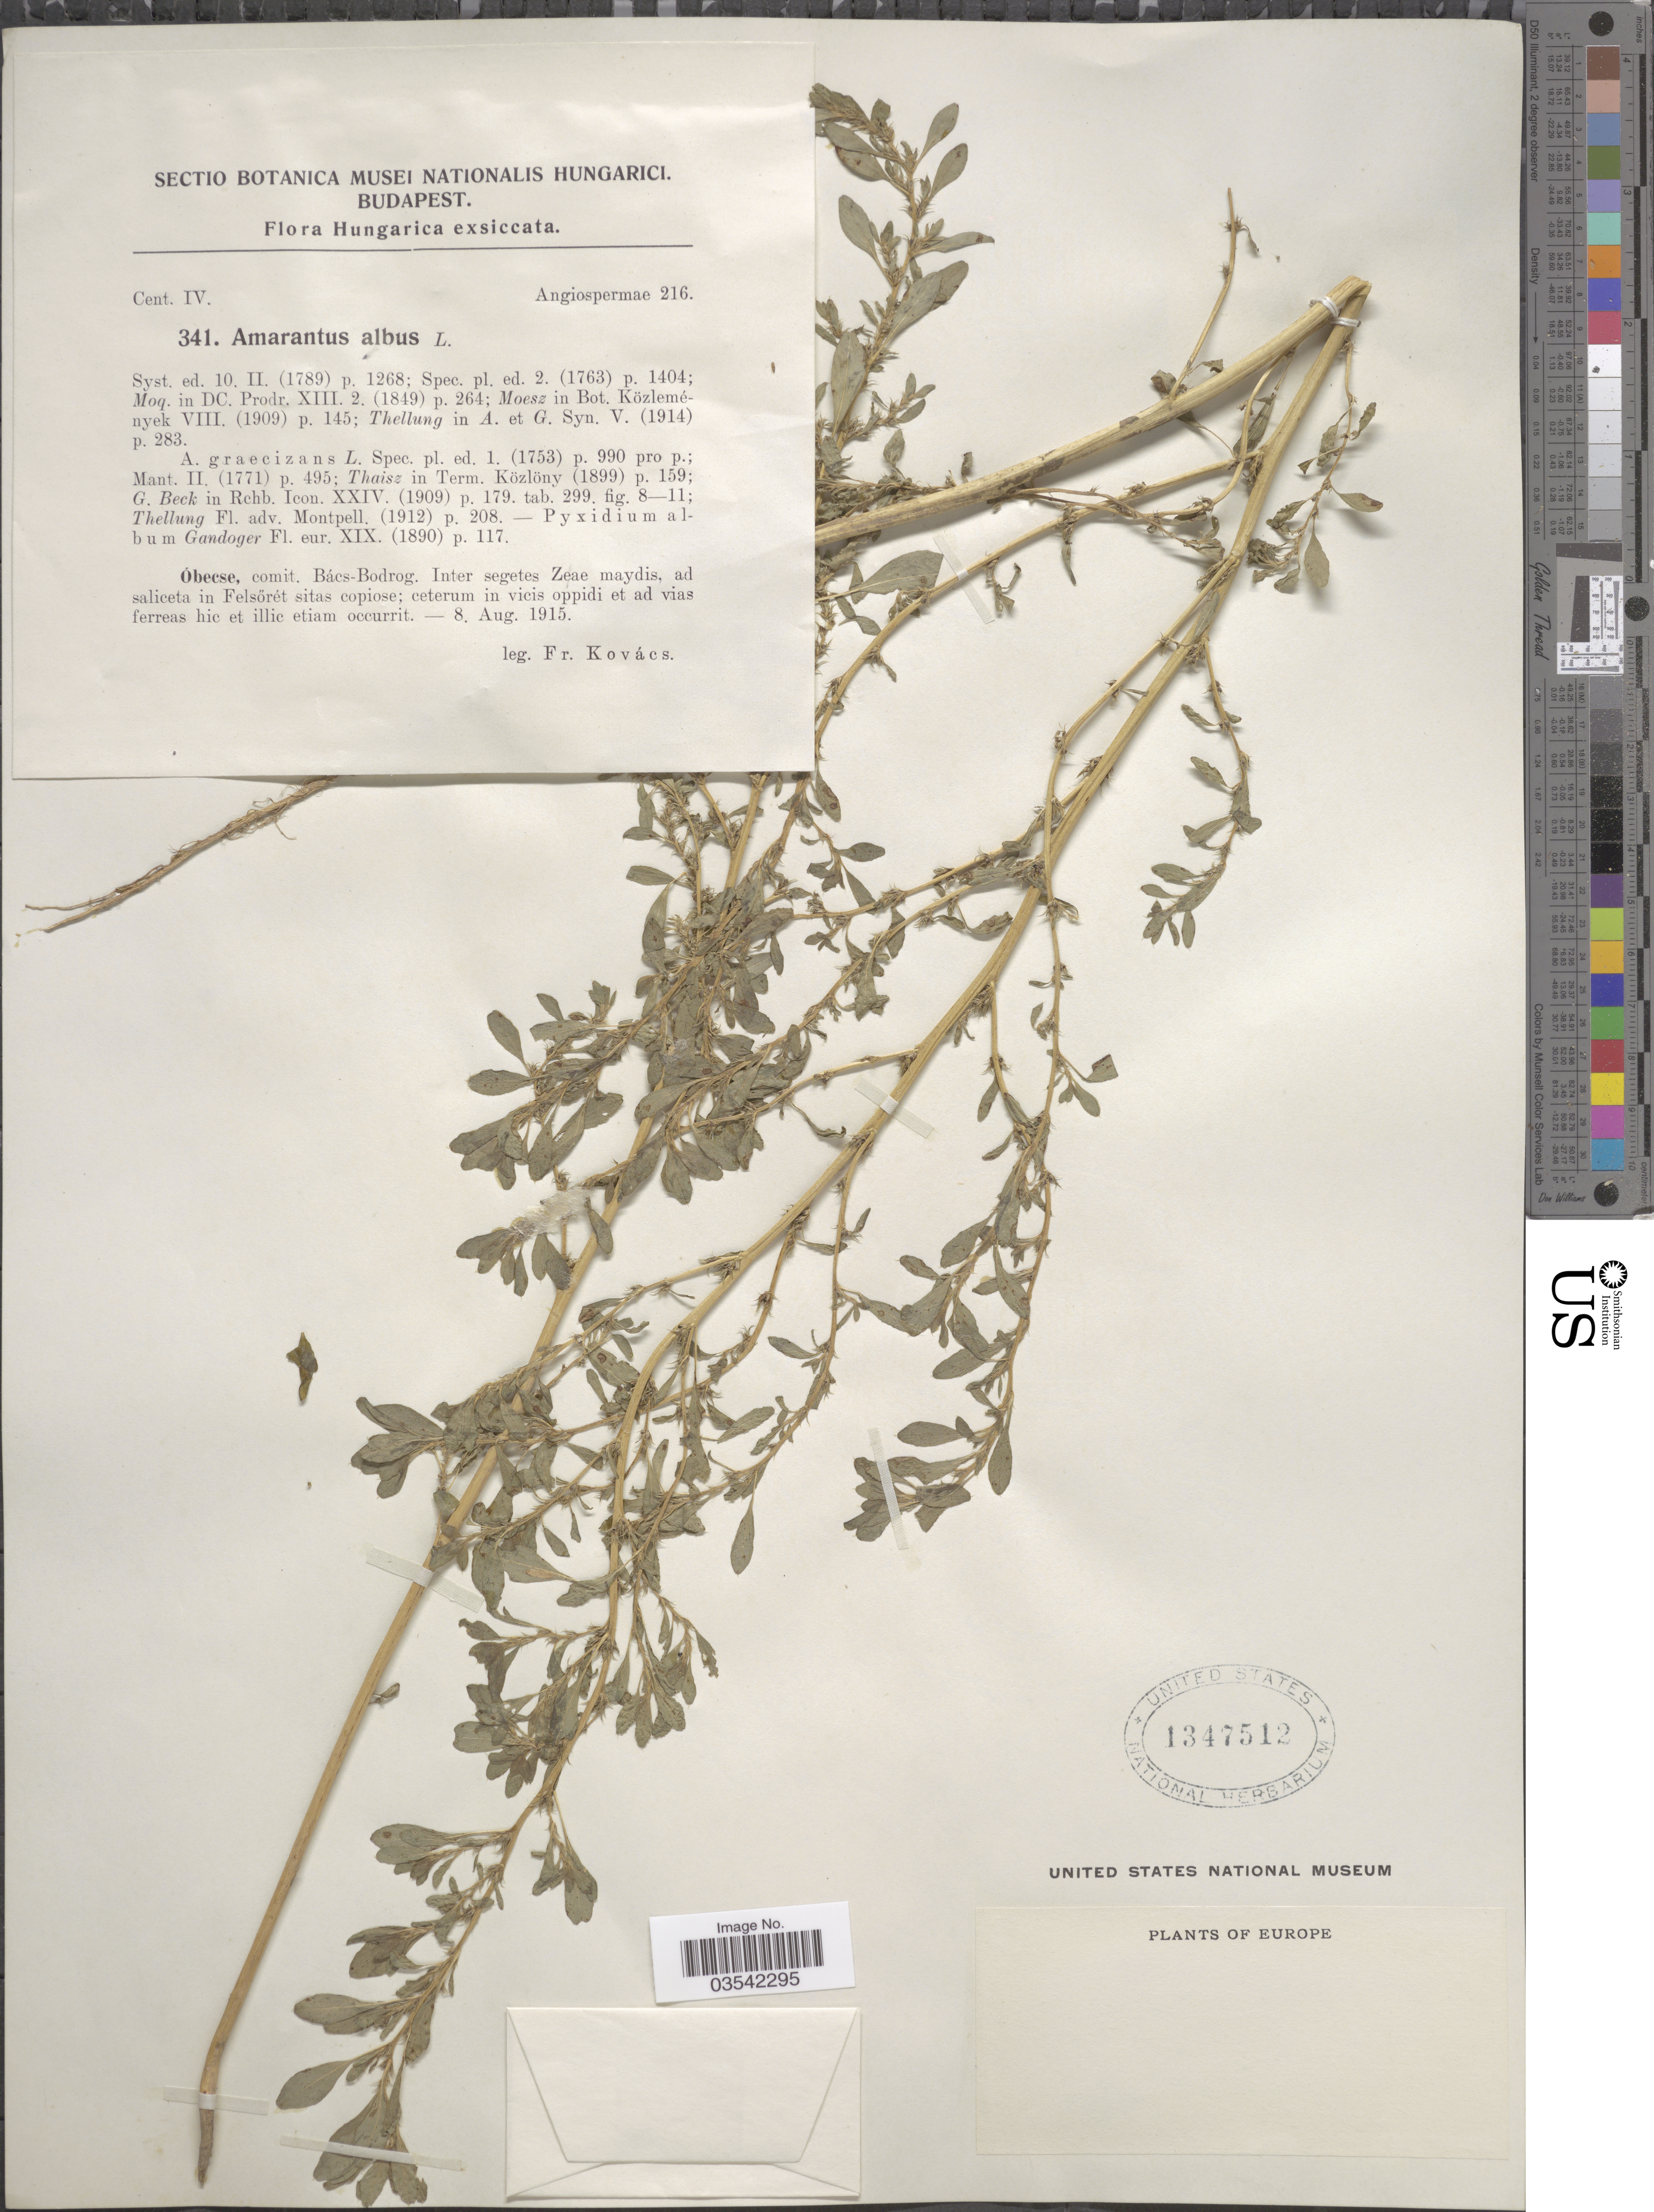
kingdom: Plantae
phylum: Tracheophyta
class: Magnoliopsida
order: Caryophyllales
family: Amaranthaceae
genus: Amaranthus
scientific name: Amaranthus albus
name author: L.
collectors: F. Kovacs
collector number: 341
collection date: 1915-08-08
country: Hungary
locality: Hungarica. Óbecse, comit. Bács-Bodrog. Inter segetes Zeae maydis, ad saliceta in Felsörét sitas copiose; ceterum in vicis oppidi et ad vias ferreas hic et illic etiam occurrit.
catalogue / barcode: US 1347512